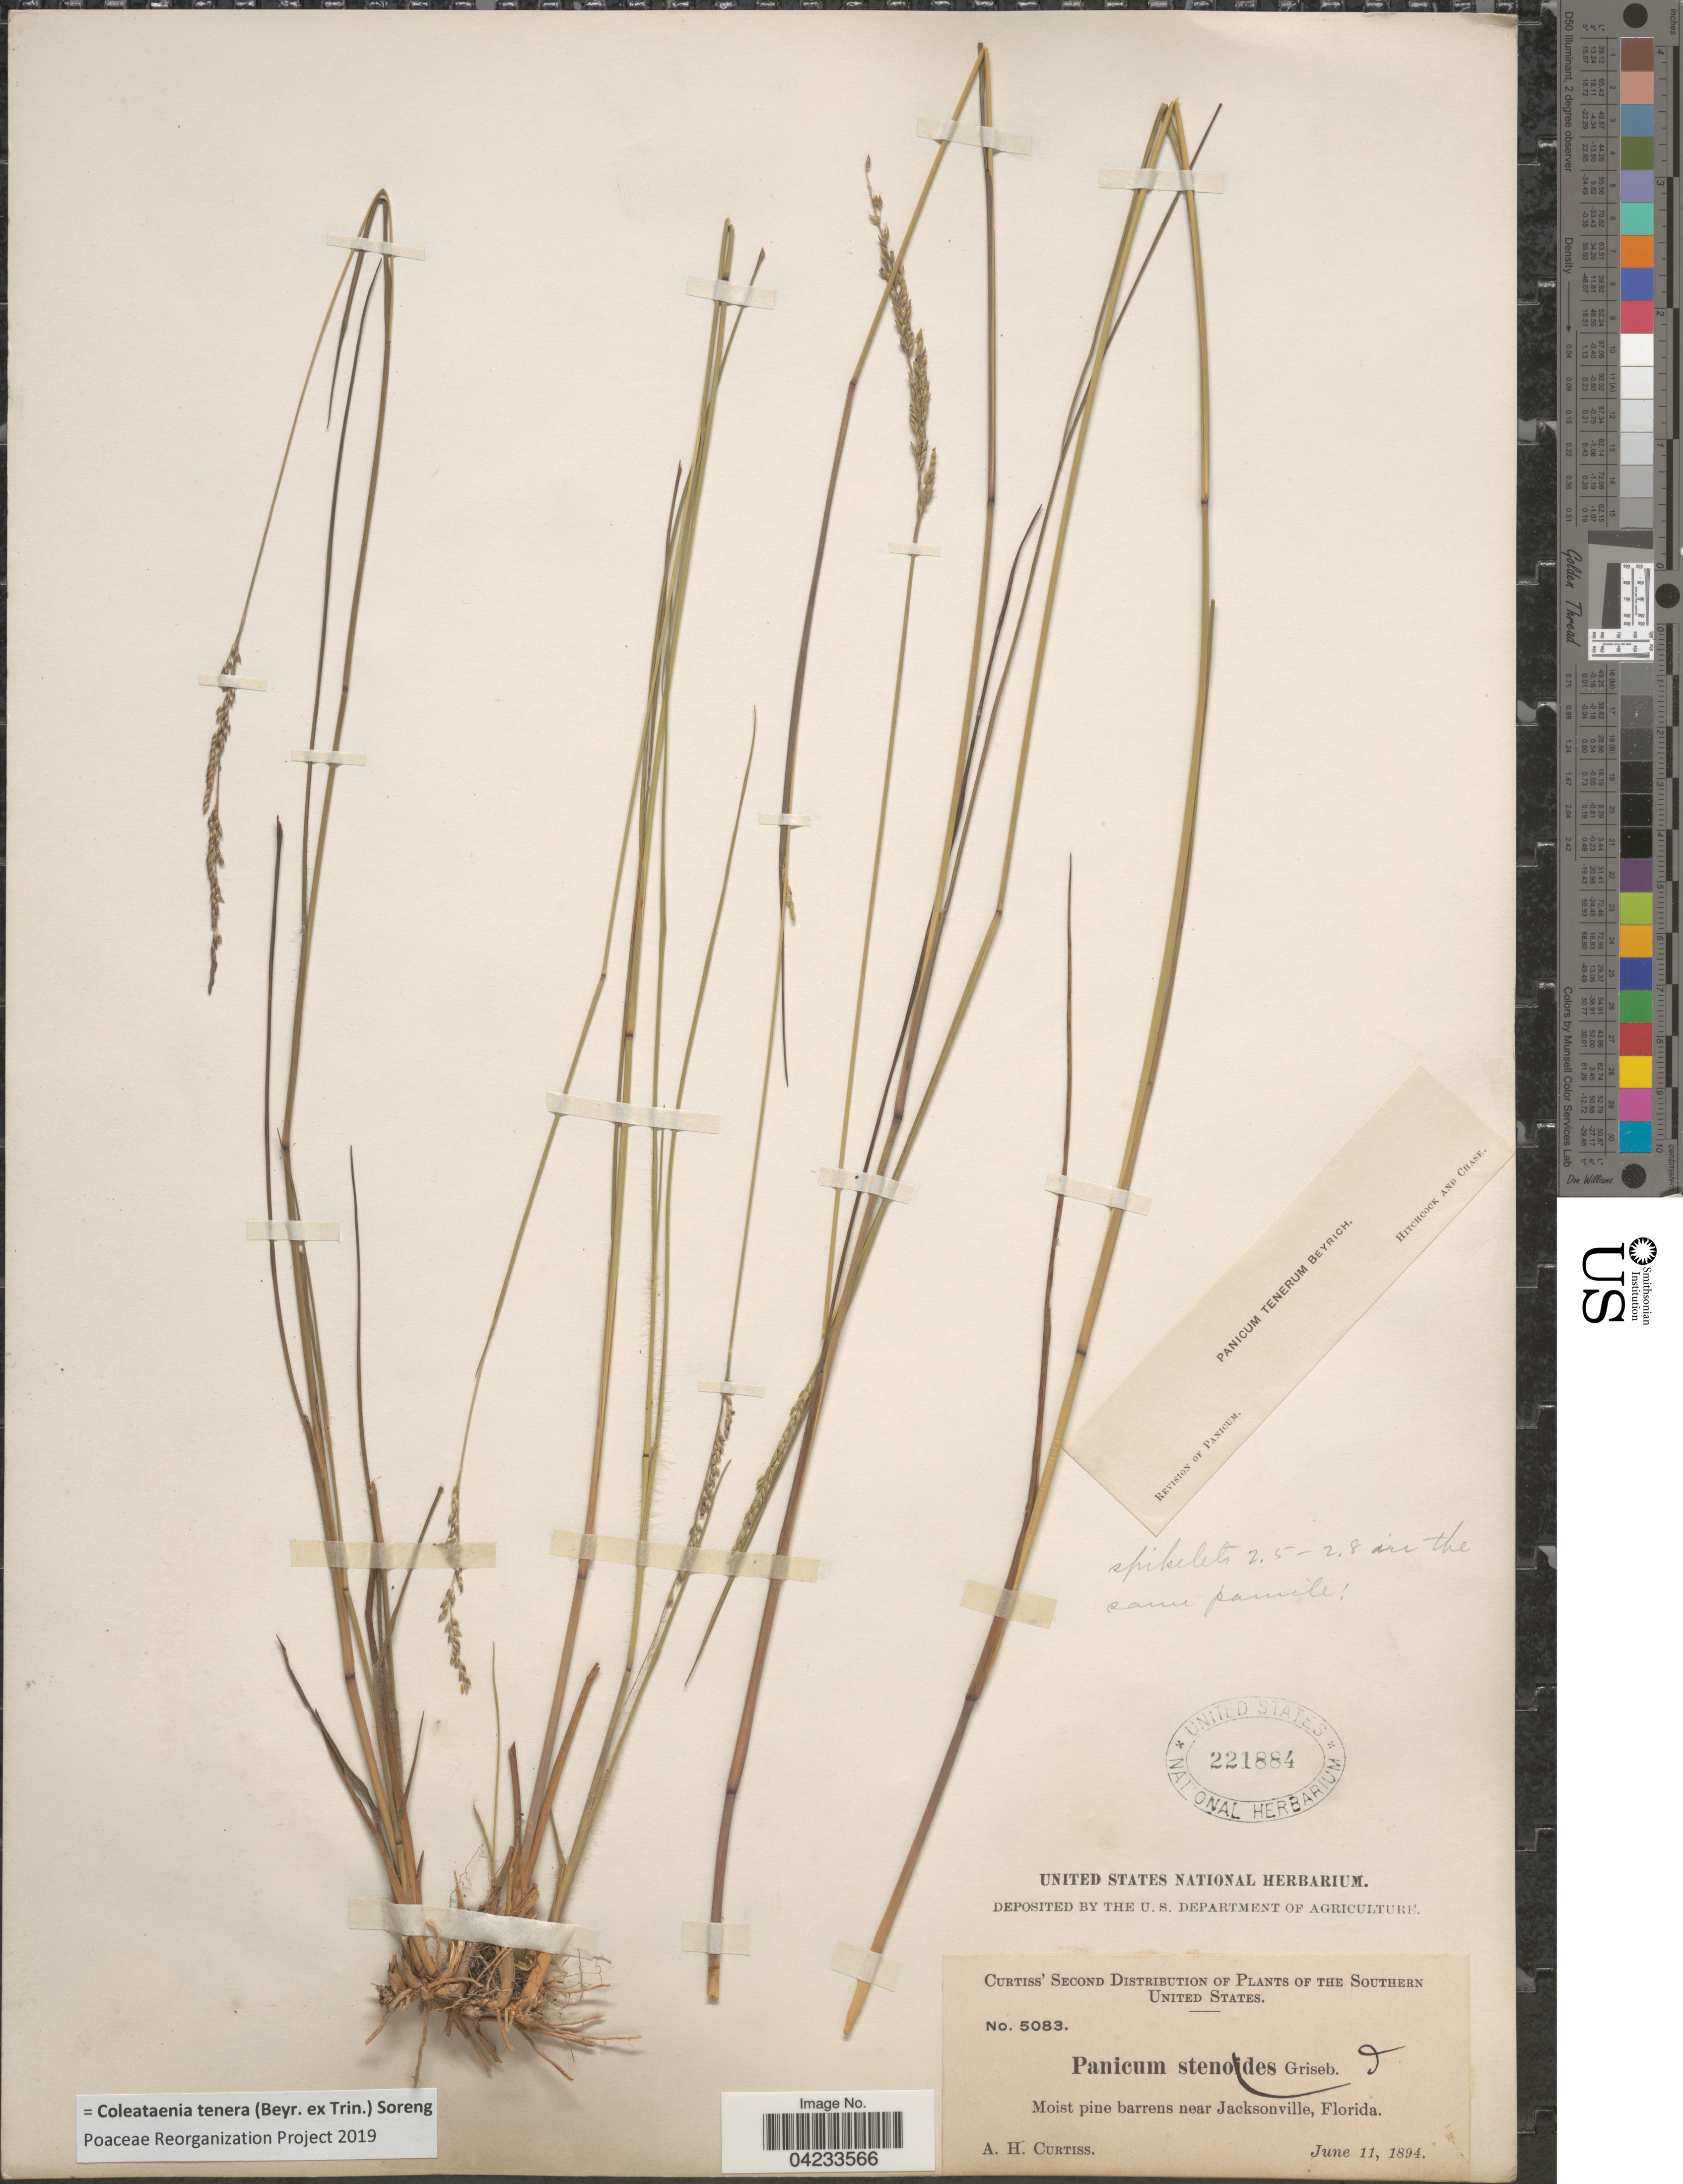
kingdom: Plantae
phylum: Tracheophyta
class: Liliopsida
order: Poales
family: Poaceae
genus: Coleataenia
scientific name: Coleataenia tenera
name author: (Beyr. ex Trin.) Soreng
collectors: A. H. Curtiss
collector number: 5083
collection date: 1894-06-11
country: United States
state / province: Florida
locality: The Southern United States. Moist pine barrens near Jacksonville.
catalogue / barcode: US 221884